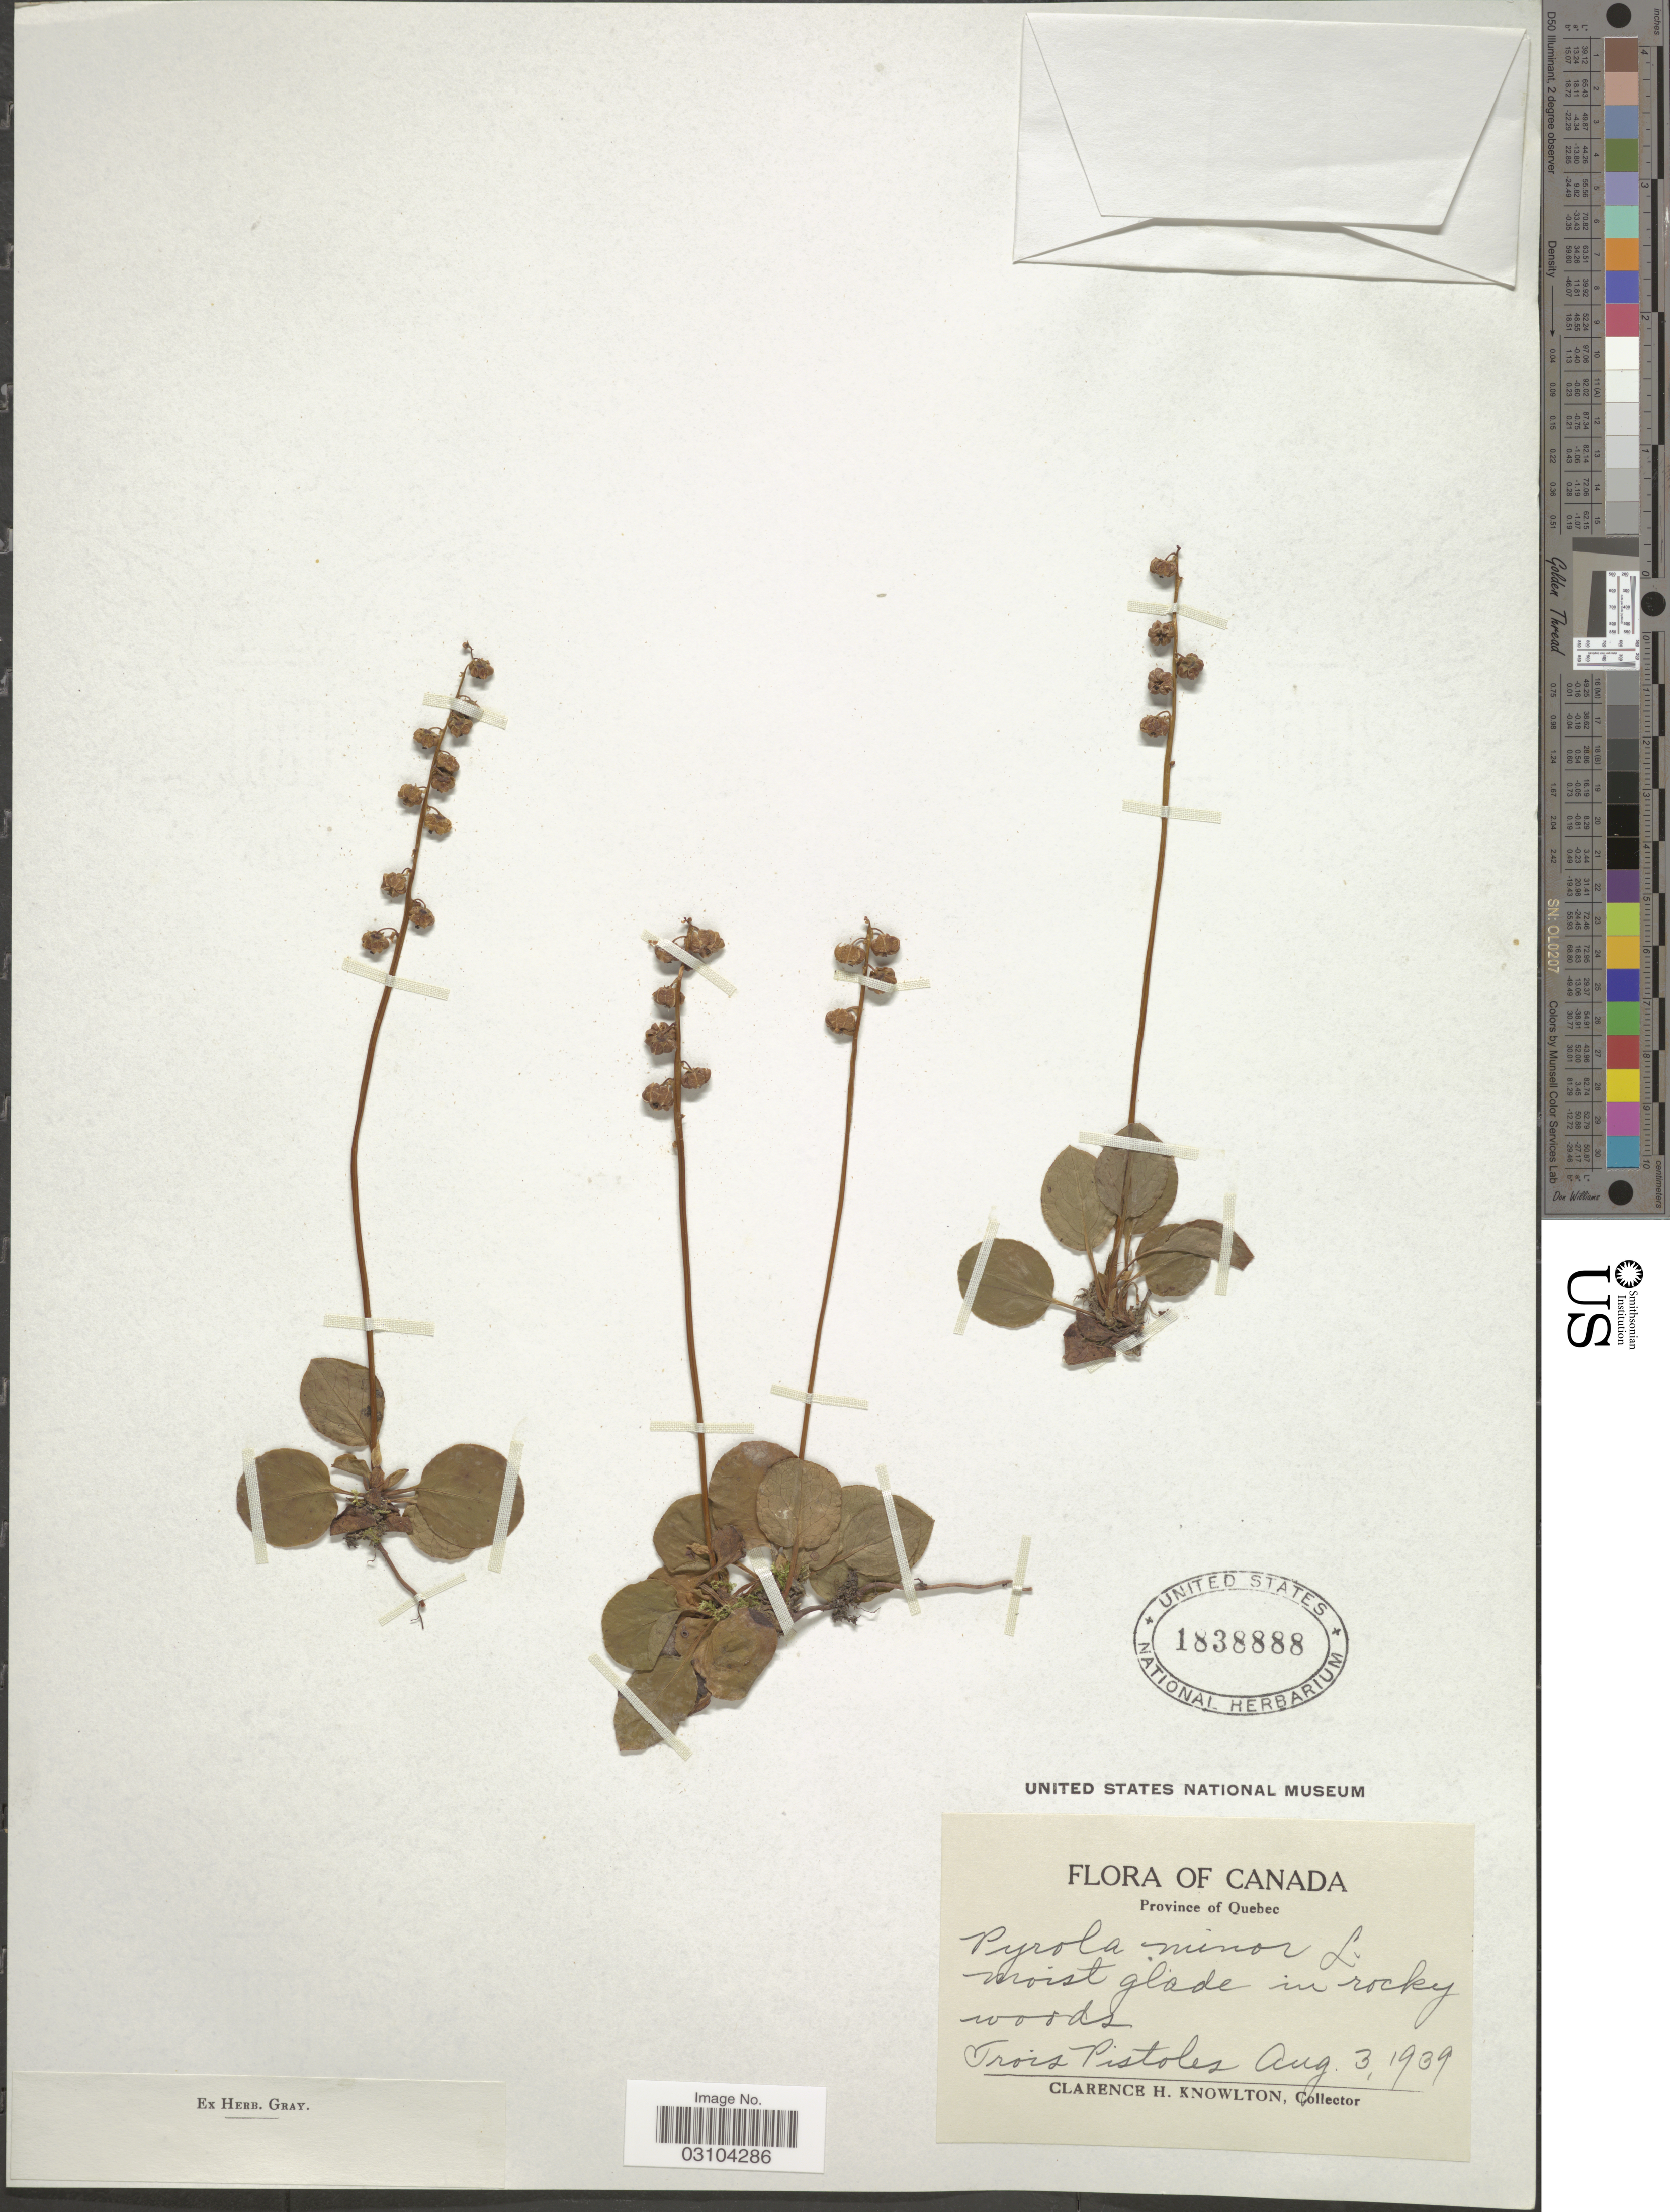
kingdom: Plantae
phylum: Tracheophyta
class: Magnoliopsida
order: Ericales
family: Ericaceae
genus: Pyrola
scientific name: Pyrola minor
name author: L.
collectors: C. H. Knowlton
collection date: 1939-08-03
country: Canada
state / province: Quebec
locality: Moist glade in rocky woods, Trois Pistoles.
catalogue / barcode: US 1838888